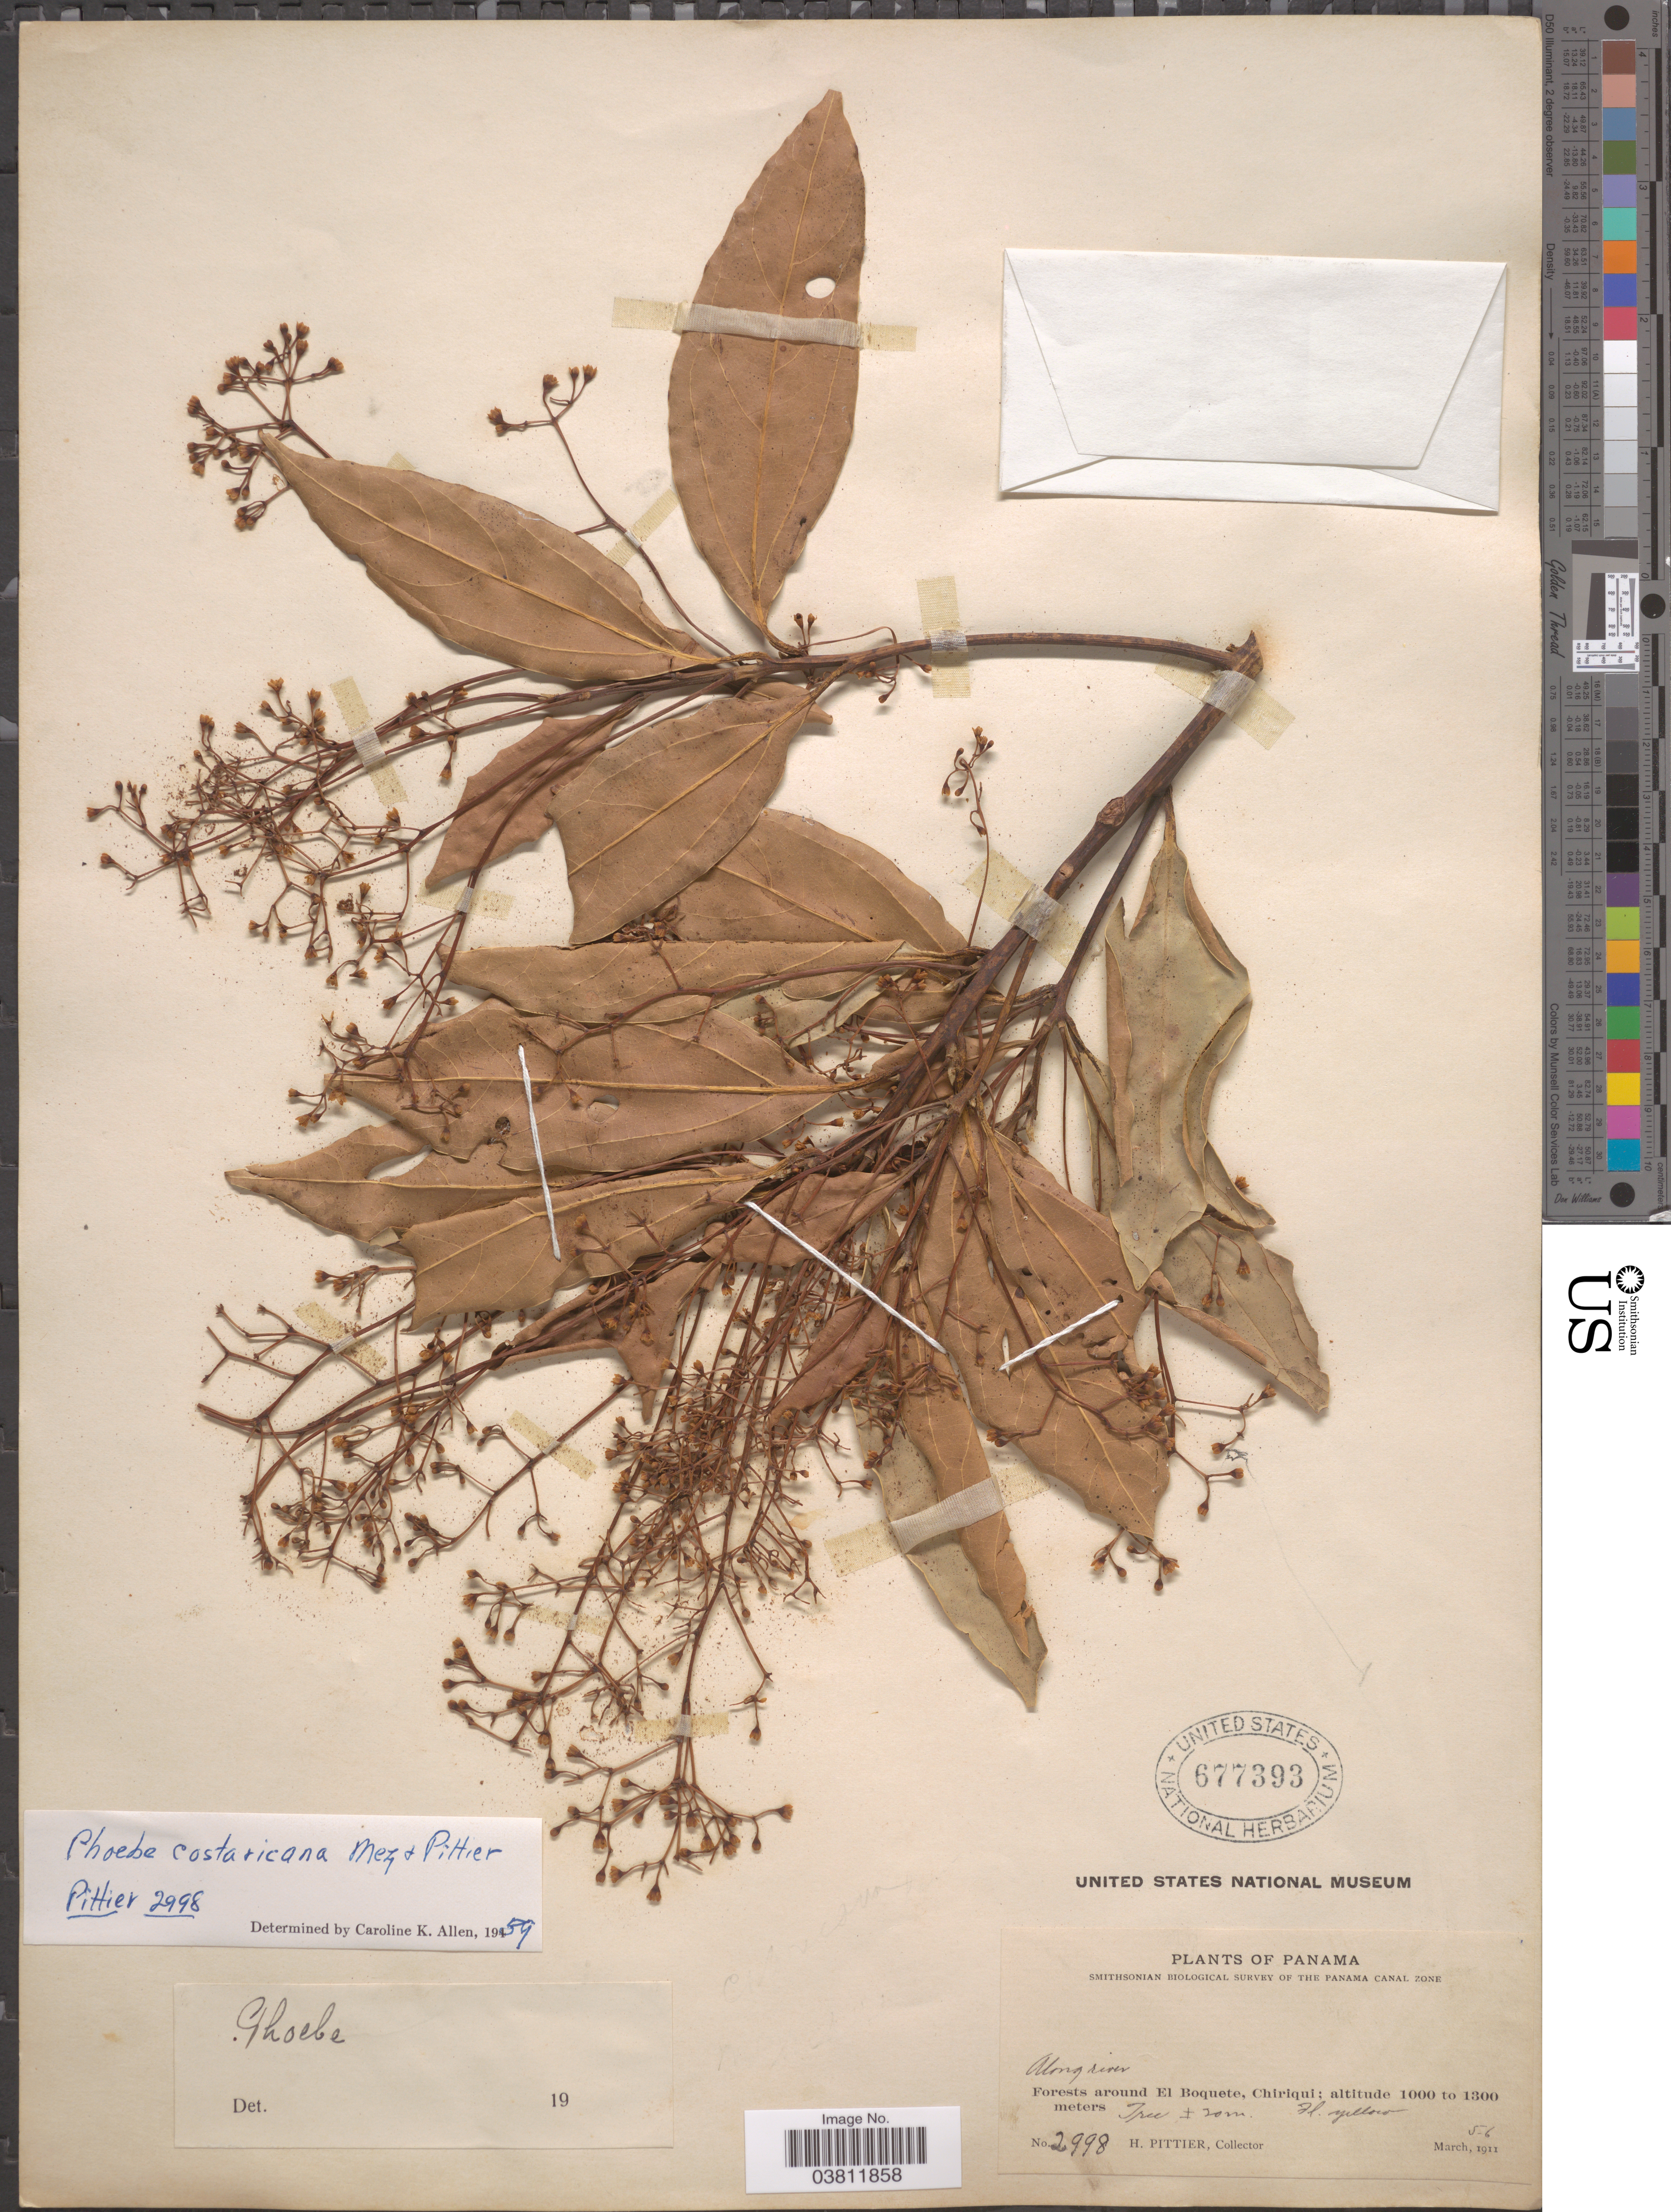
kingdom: Plantae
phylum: Tracheophyta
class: Magnoliopsida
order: Laurales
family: Lauraceae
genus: Phoebe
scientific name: Phoebe costaricana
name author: Mez & Pittier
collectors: H. F. Pittier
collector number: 2998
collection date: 1911-03-05/1911-03-06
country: Panama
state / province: Chiriqui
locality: The Panama Canal Zone. Forests around El Boquete.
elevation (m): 1000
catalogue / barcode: US 677393